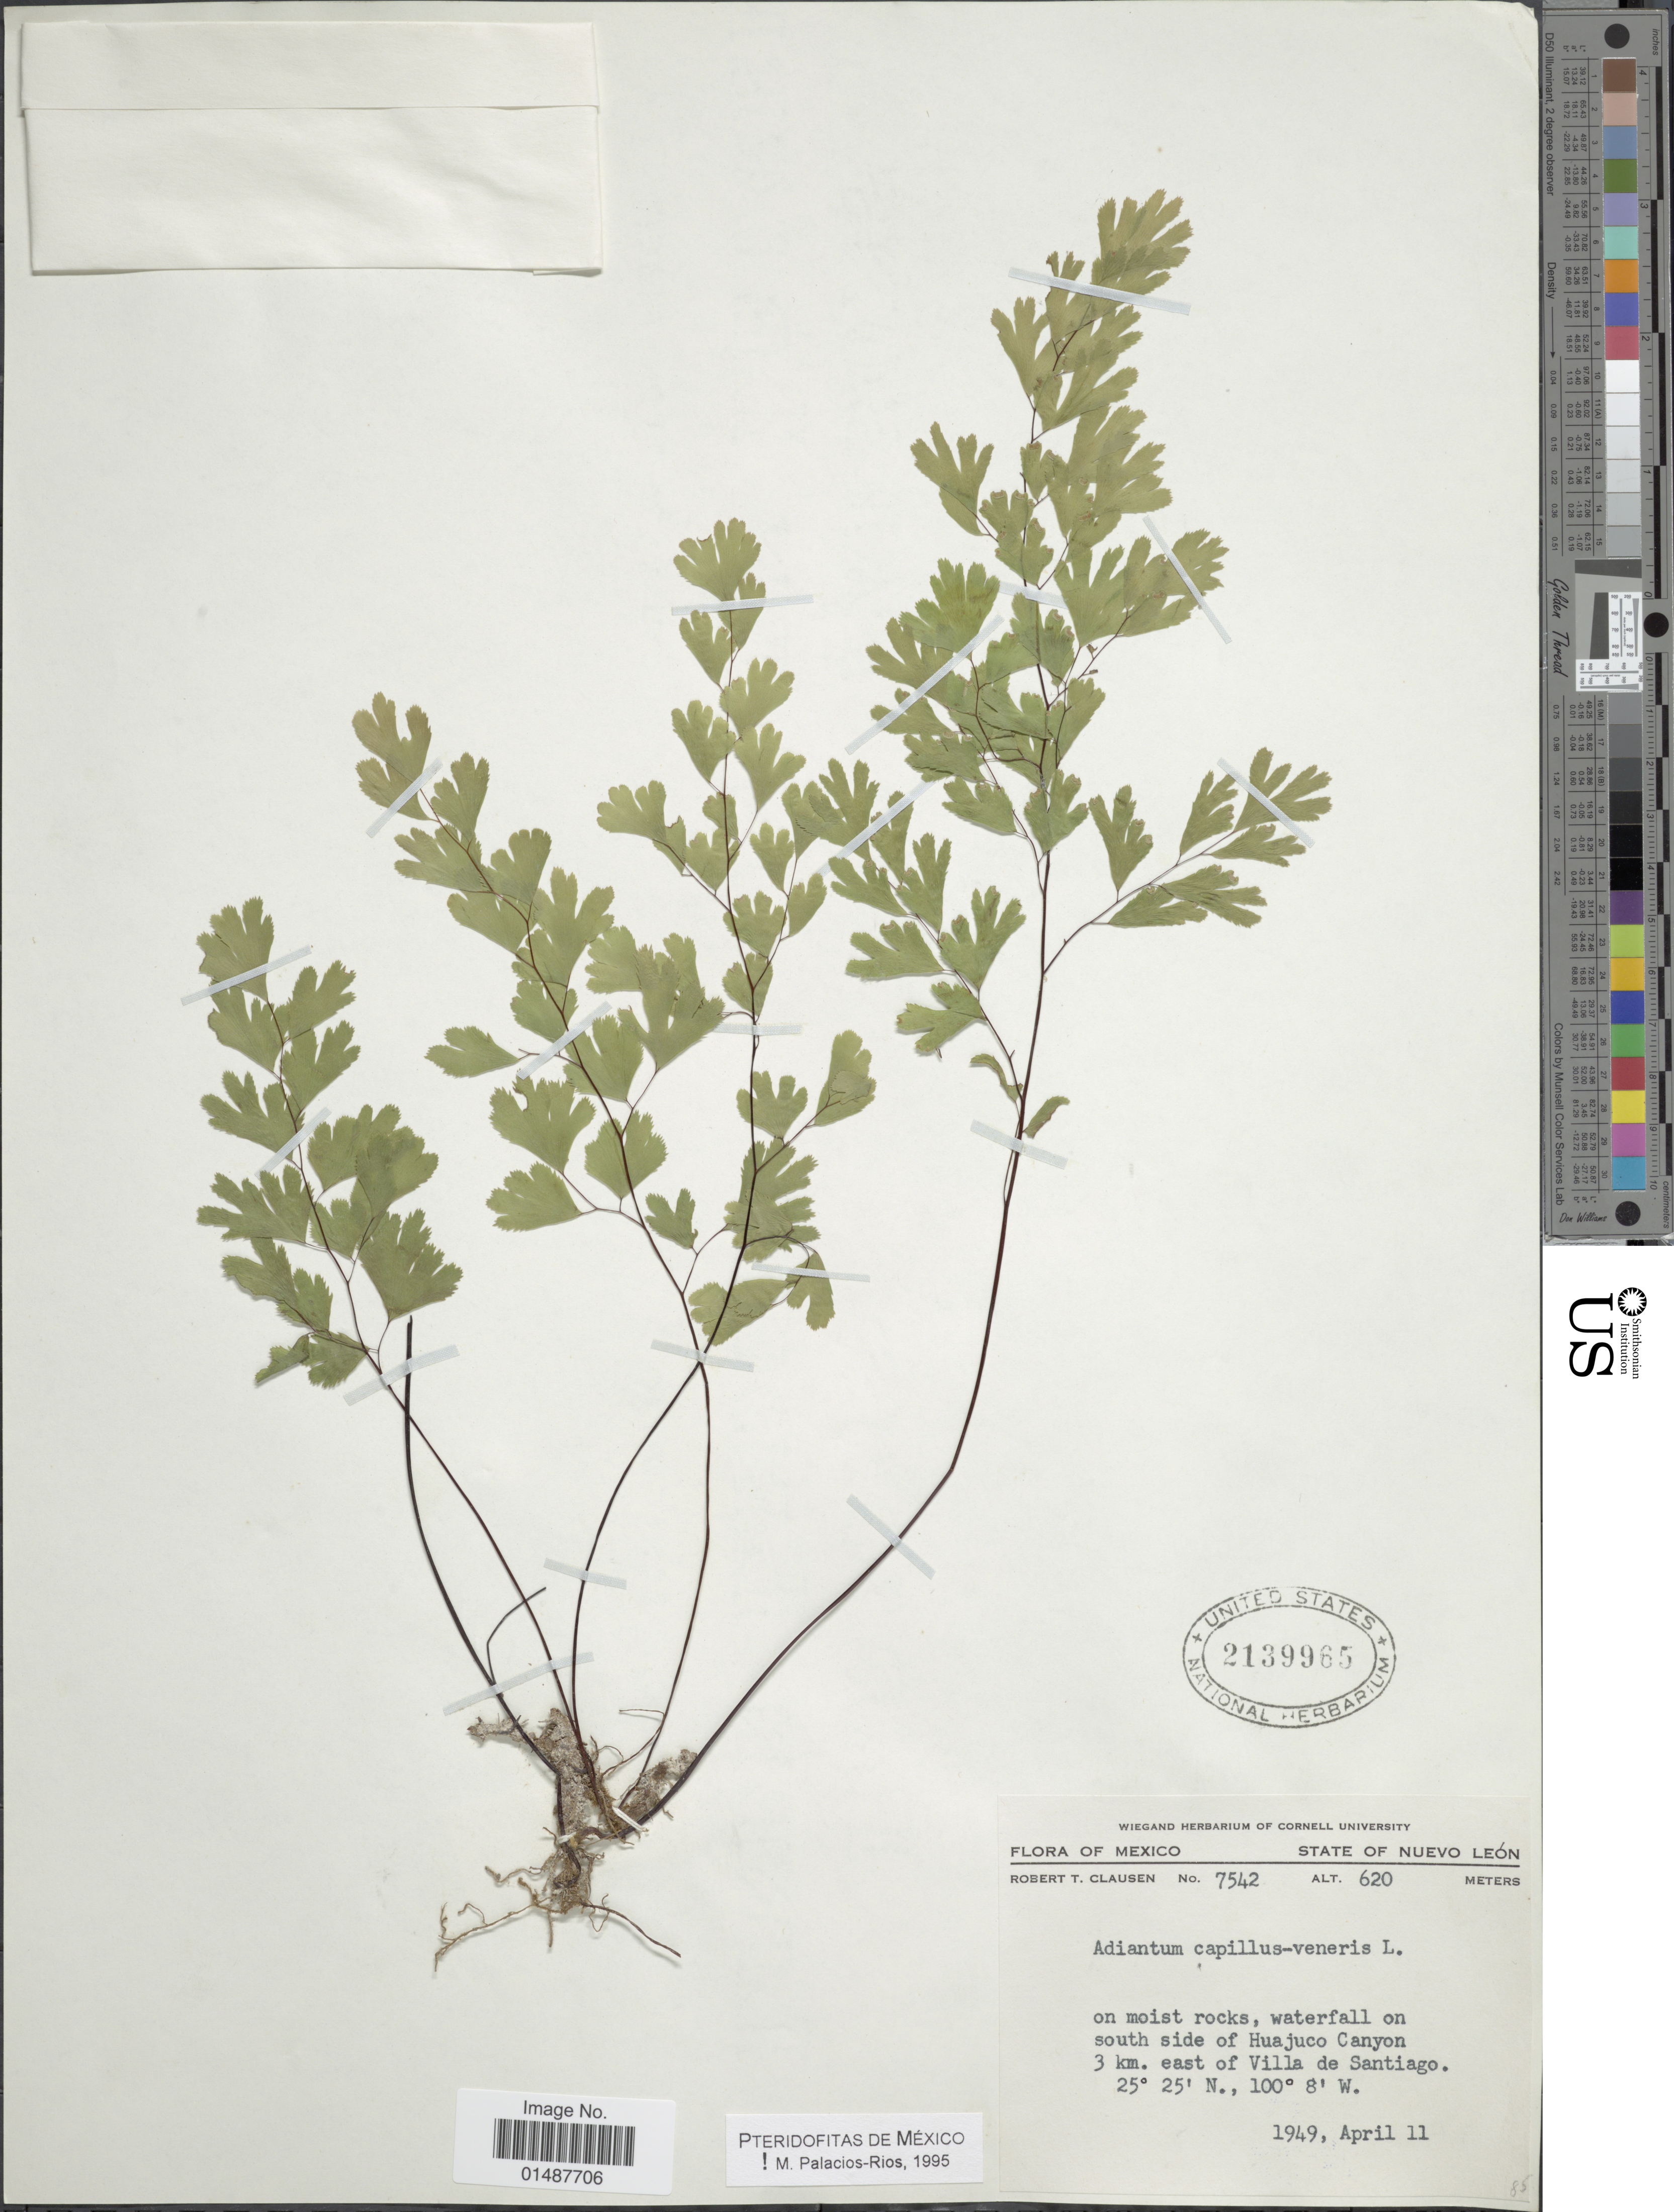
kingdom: Plantae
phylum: Tracheophyta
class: Polypodiopsida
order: Polypodiales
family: Pteridaceae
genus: Adiantum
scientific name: Adiantum capillus-veneris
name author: L.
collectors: R. T. Clausen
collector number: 7542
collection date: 1949-04-11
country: Mexico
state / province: Nuevo León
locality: On moist rocks, waterfall on south side of Huajuco Canyon 3 km. east of Villa de Santiago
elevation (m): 620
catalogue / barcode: US 2139965